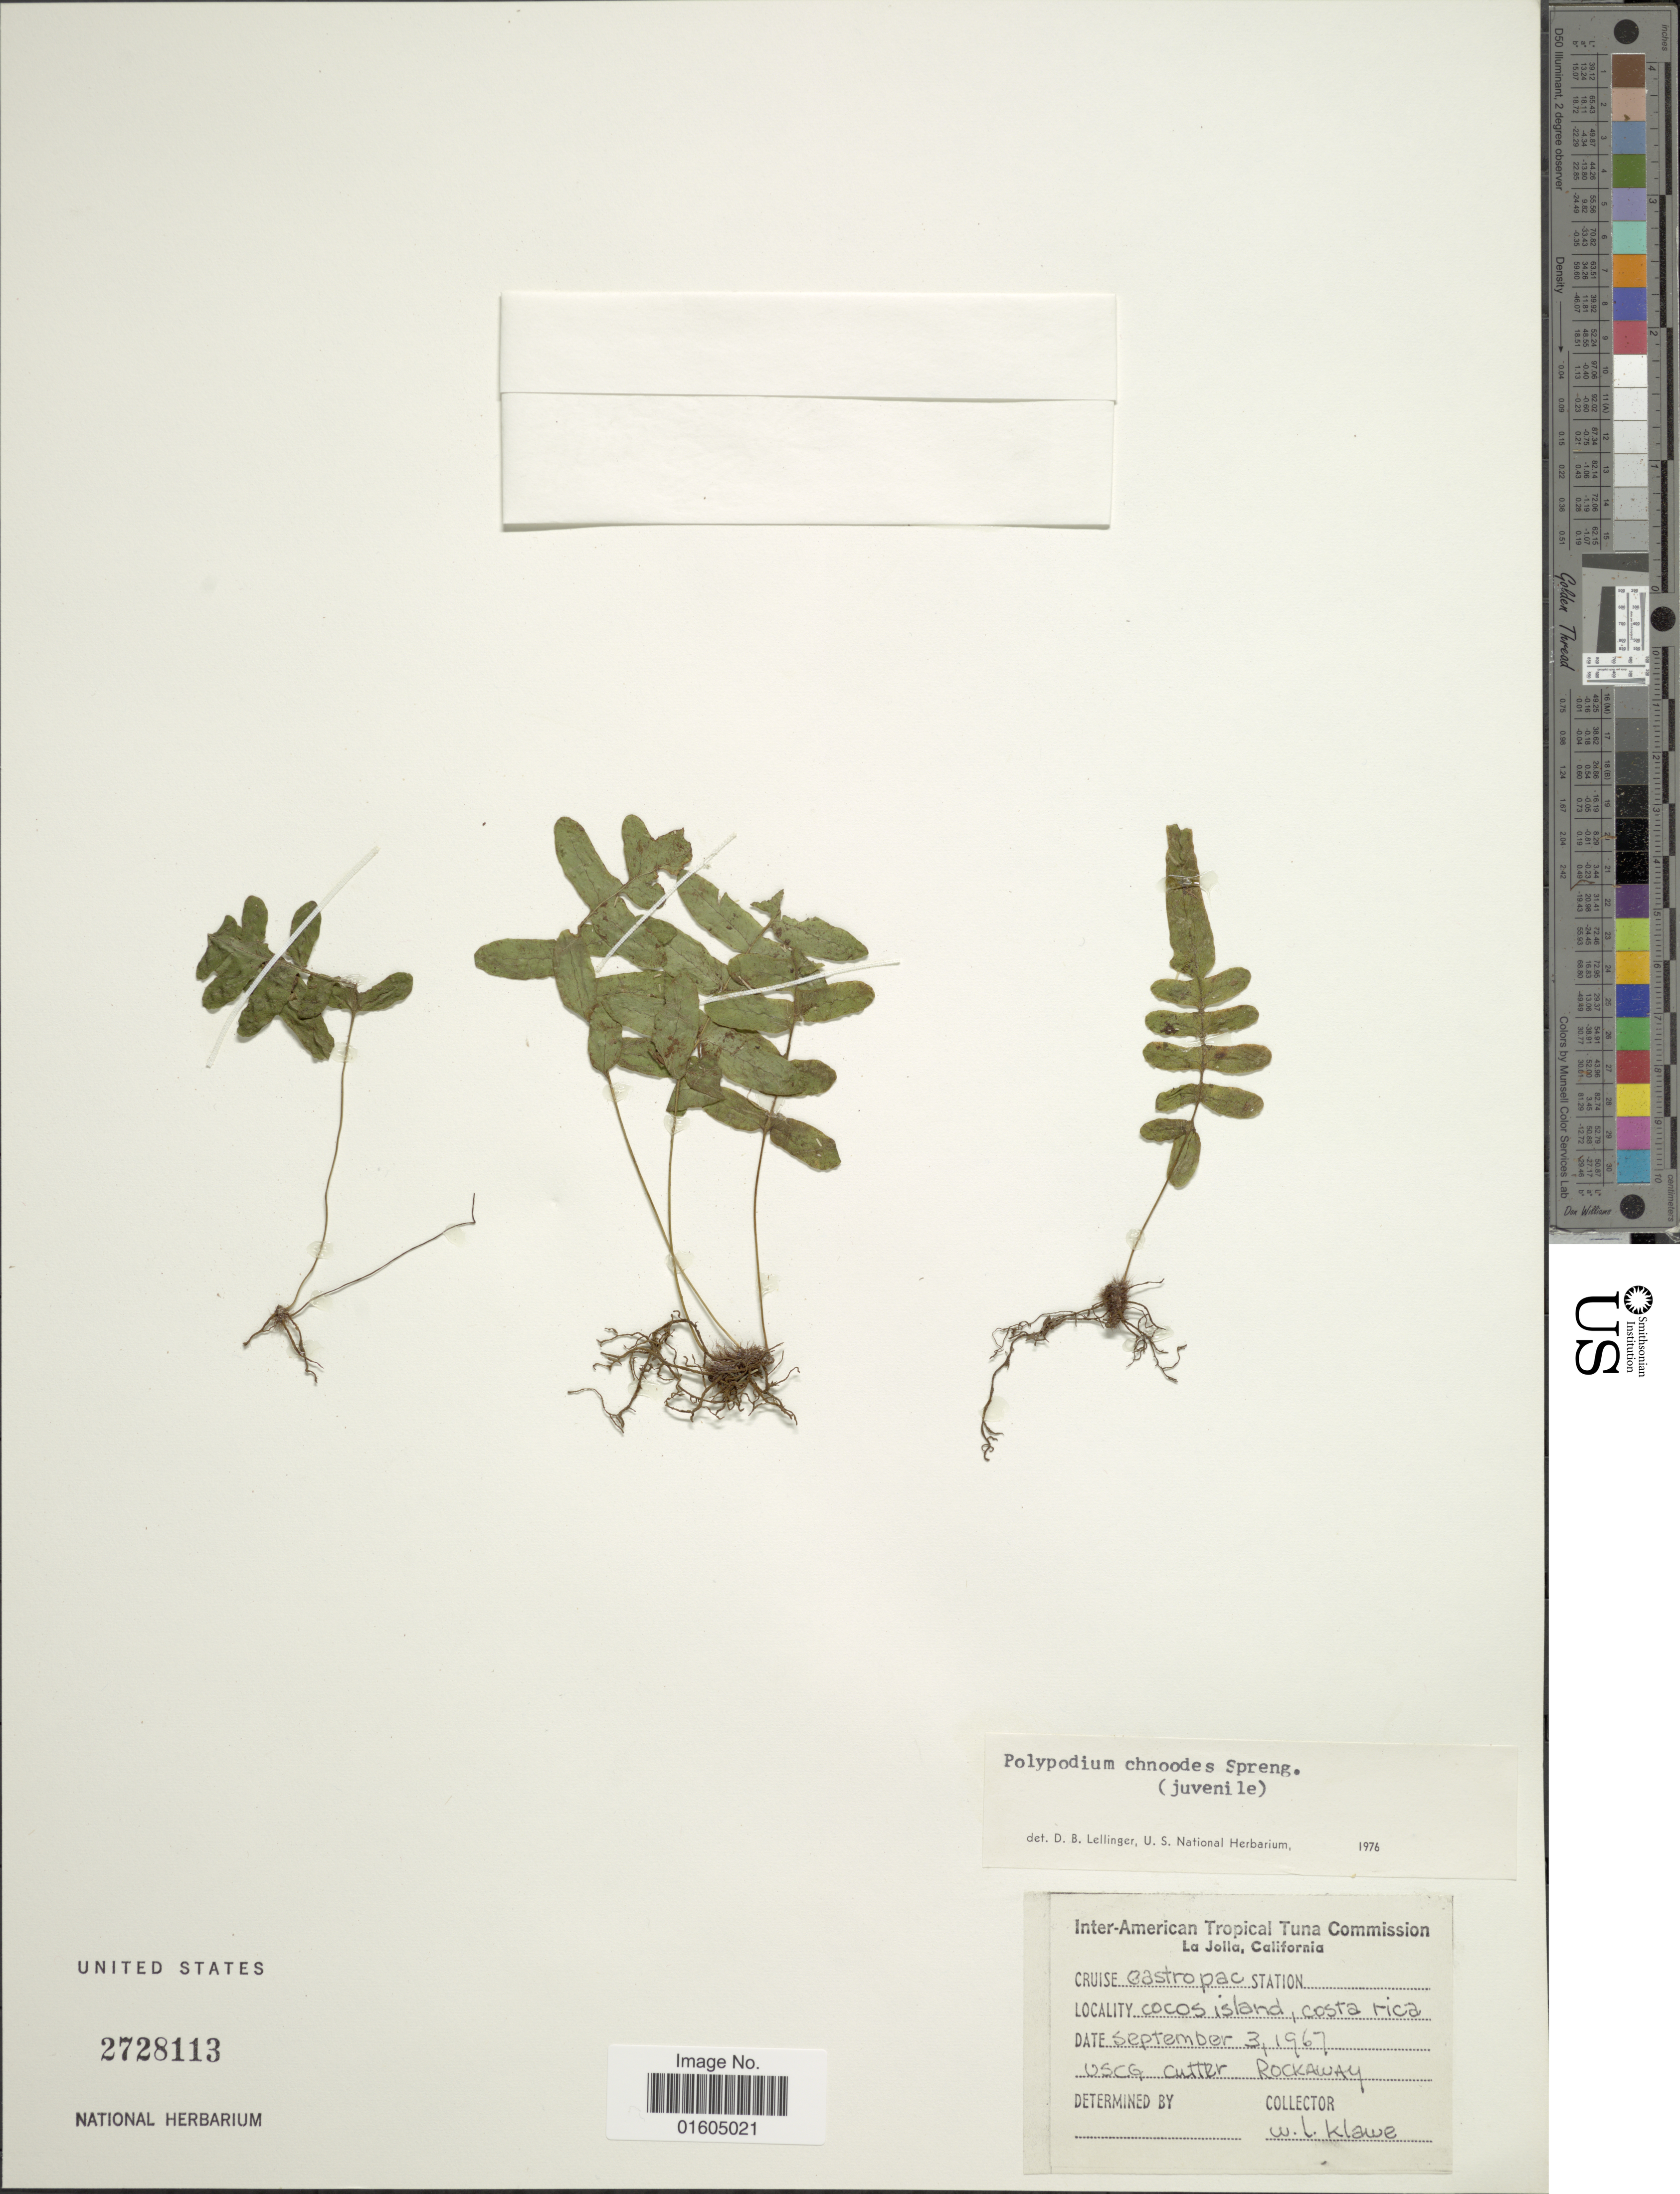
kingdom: Plantae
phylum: Tracheophyta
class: Polypodiopsida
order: Polypodiales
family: Polypodiaceae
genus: Serpocaulon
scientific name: Serpocaulon dissimile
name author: (L.) A.R. Sm.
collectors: W. Klawe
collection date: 1967-09-03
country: Costa Rica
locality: Cocos Island, Costa Rica.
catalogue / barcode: US 2728113